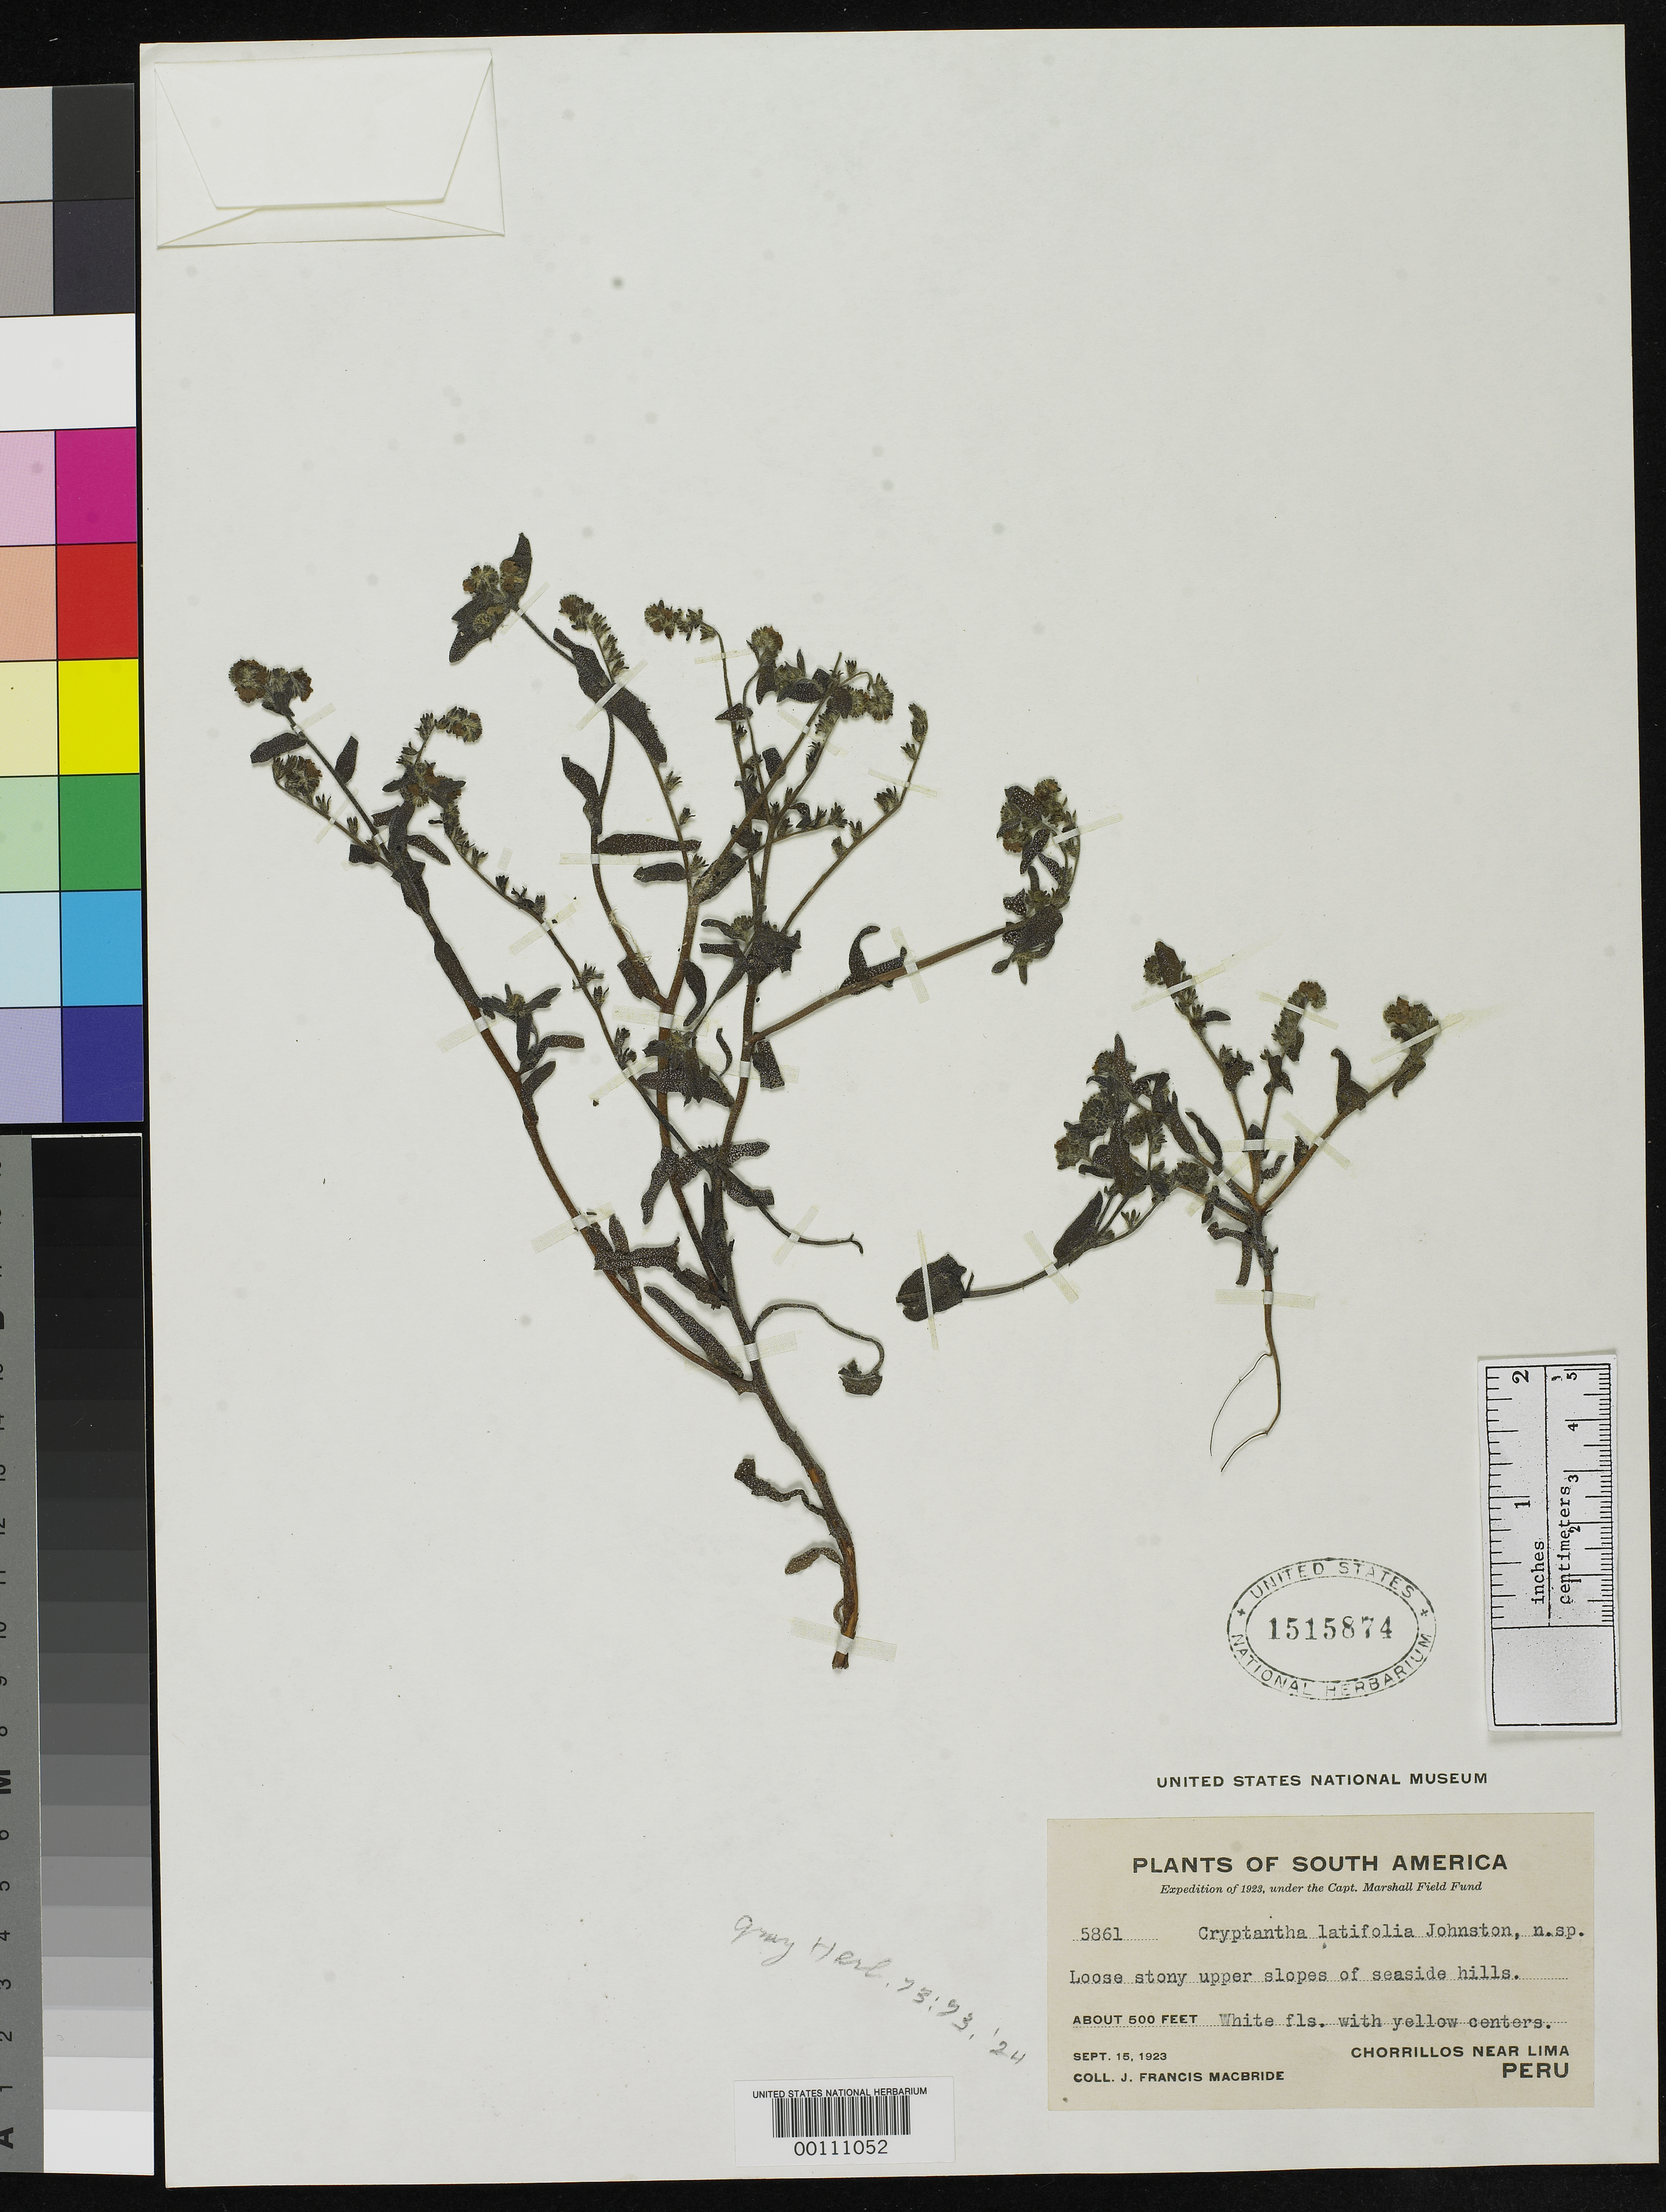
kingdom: Plantae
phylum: Tracheophyta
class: Magnoliopsida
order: Boraginales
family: Boraginaceae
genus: Cryptantha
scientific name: Cryptantha latifolia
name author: I.M. Johnst.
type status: Isotype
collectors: J. F. Macbride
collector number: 5861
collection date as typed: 15 Sep 1923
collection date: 1923-09-15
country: Peru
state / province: Lima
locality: Chorrillos near Lima.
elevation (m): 152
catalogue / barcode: US 1515874